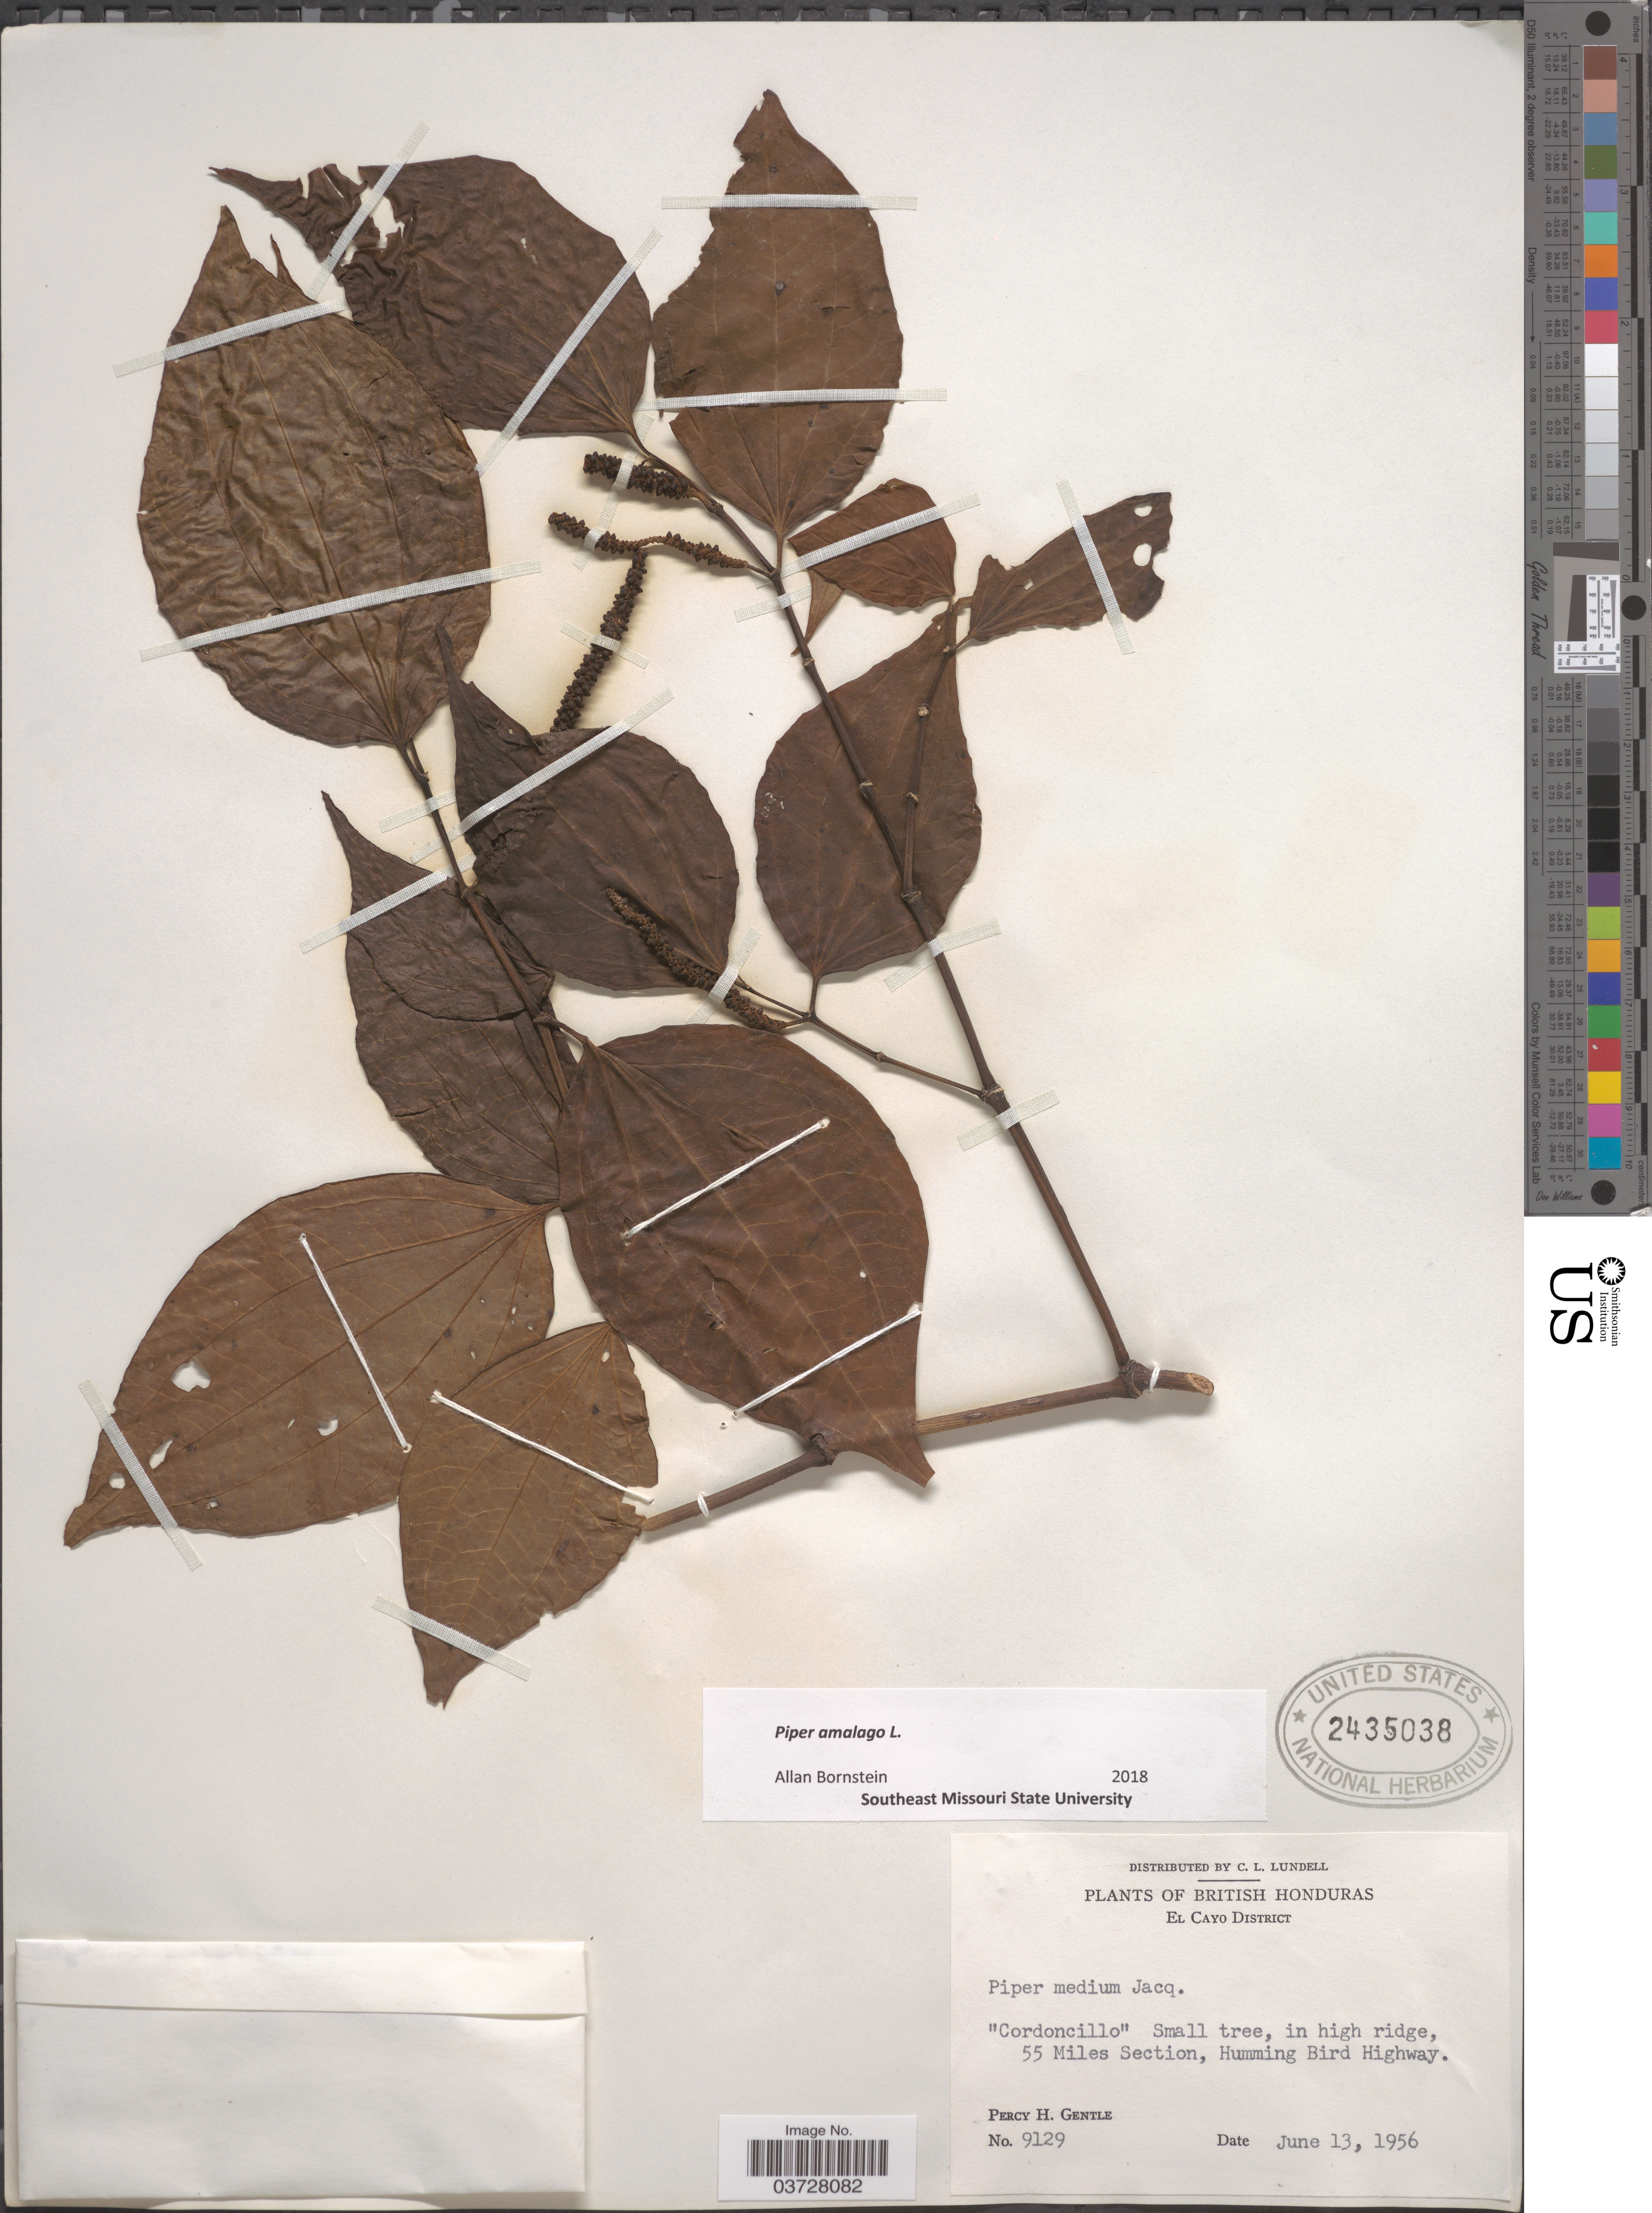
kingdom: Plantae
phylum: Tracheophyta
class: Magnoliopsida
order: Piperales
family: Piperaceae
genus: Piper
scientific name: Piper amalago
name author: L.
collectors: P. H. Gentle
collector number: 9129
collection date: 1956-06-13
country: Belize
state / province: Cayo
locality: British Honduras. El Cayo District. 55 Miles Section, Humming Bird Highway.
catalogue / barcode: US 2435038